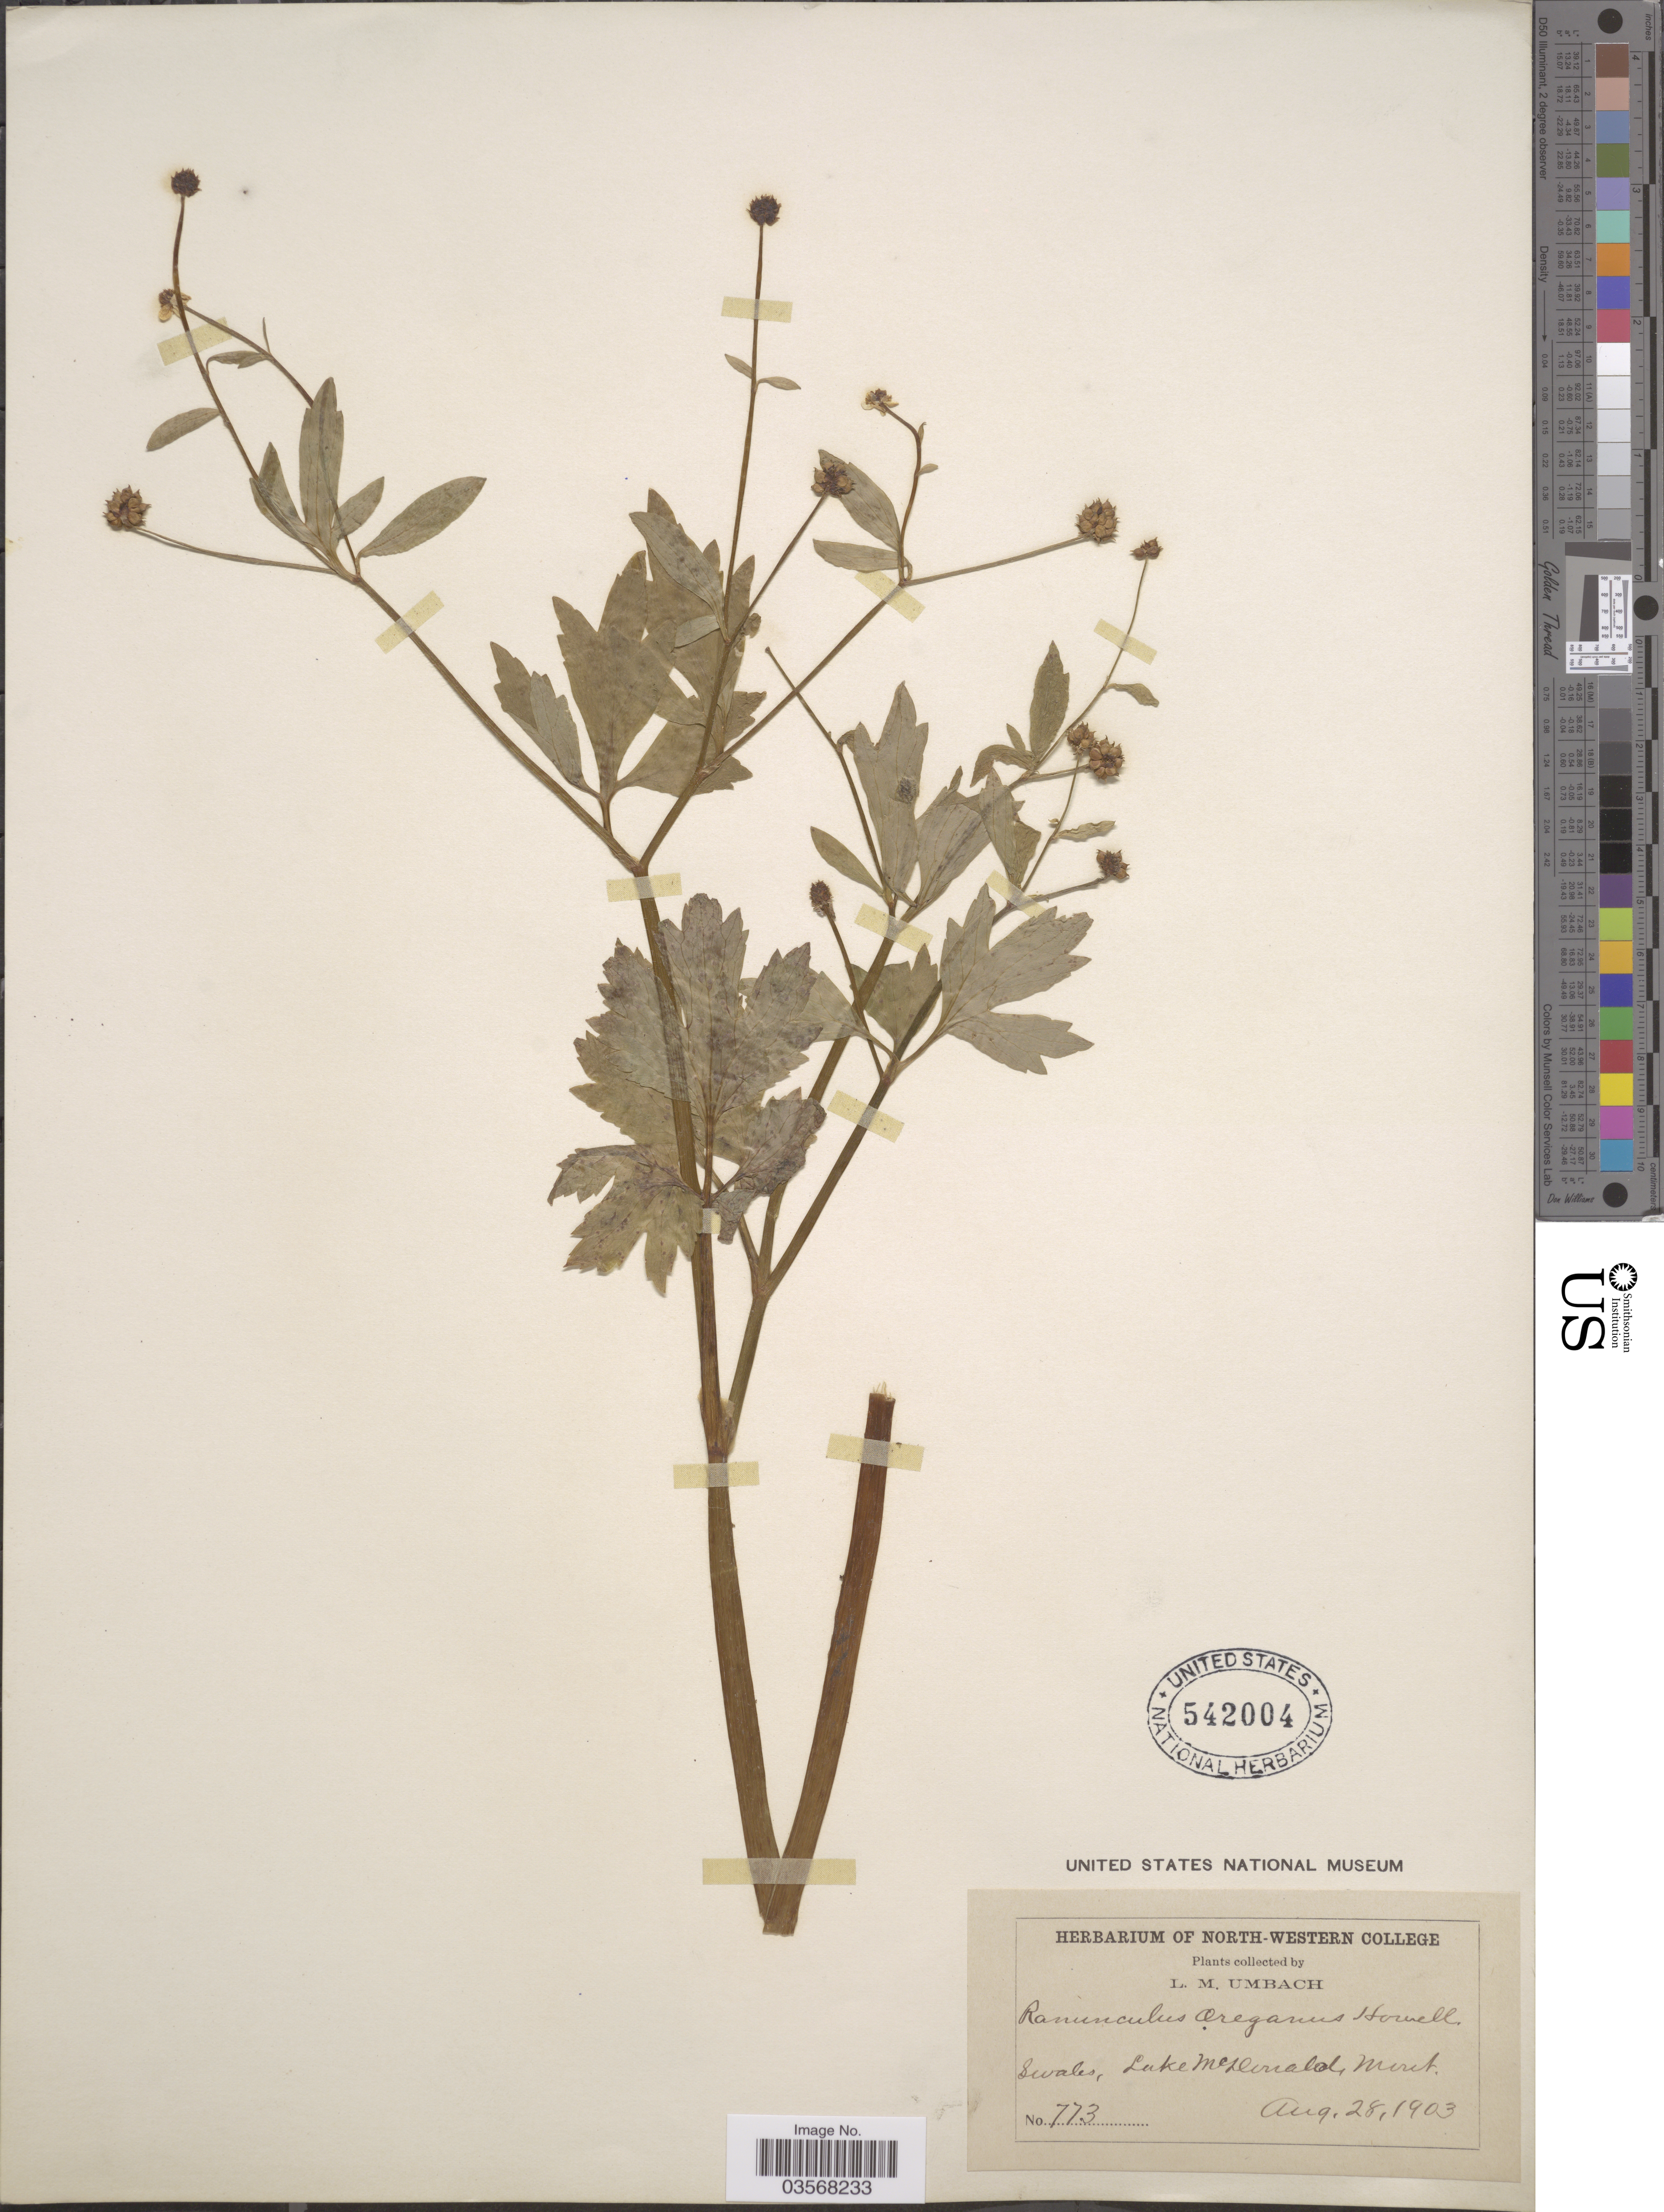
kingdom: Plantae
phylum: Tracheophyta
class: Magnoliopsida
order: Ranunculales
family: Ranunculaceae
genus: Ranunculus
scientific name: Ranunculus oreganus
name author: (A. Gray) J.T. Howell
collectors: L. M. Umbach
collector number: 773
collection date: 1903-08-28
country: United States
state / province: Montana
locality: Swales, Lake McDonald.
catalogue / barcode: US 542004